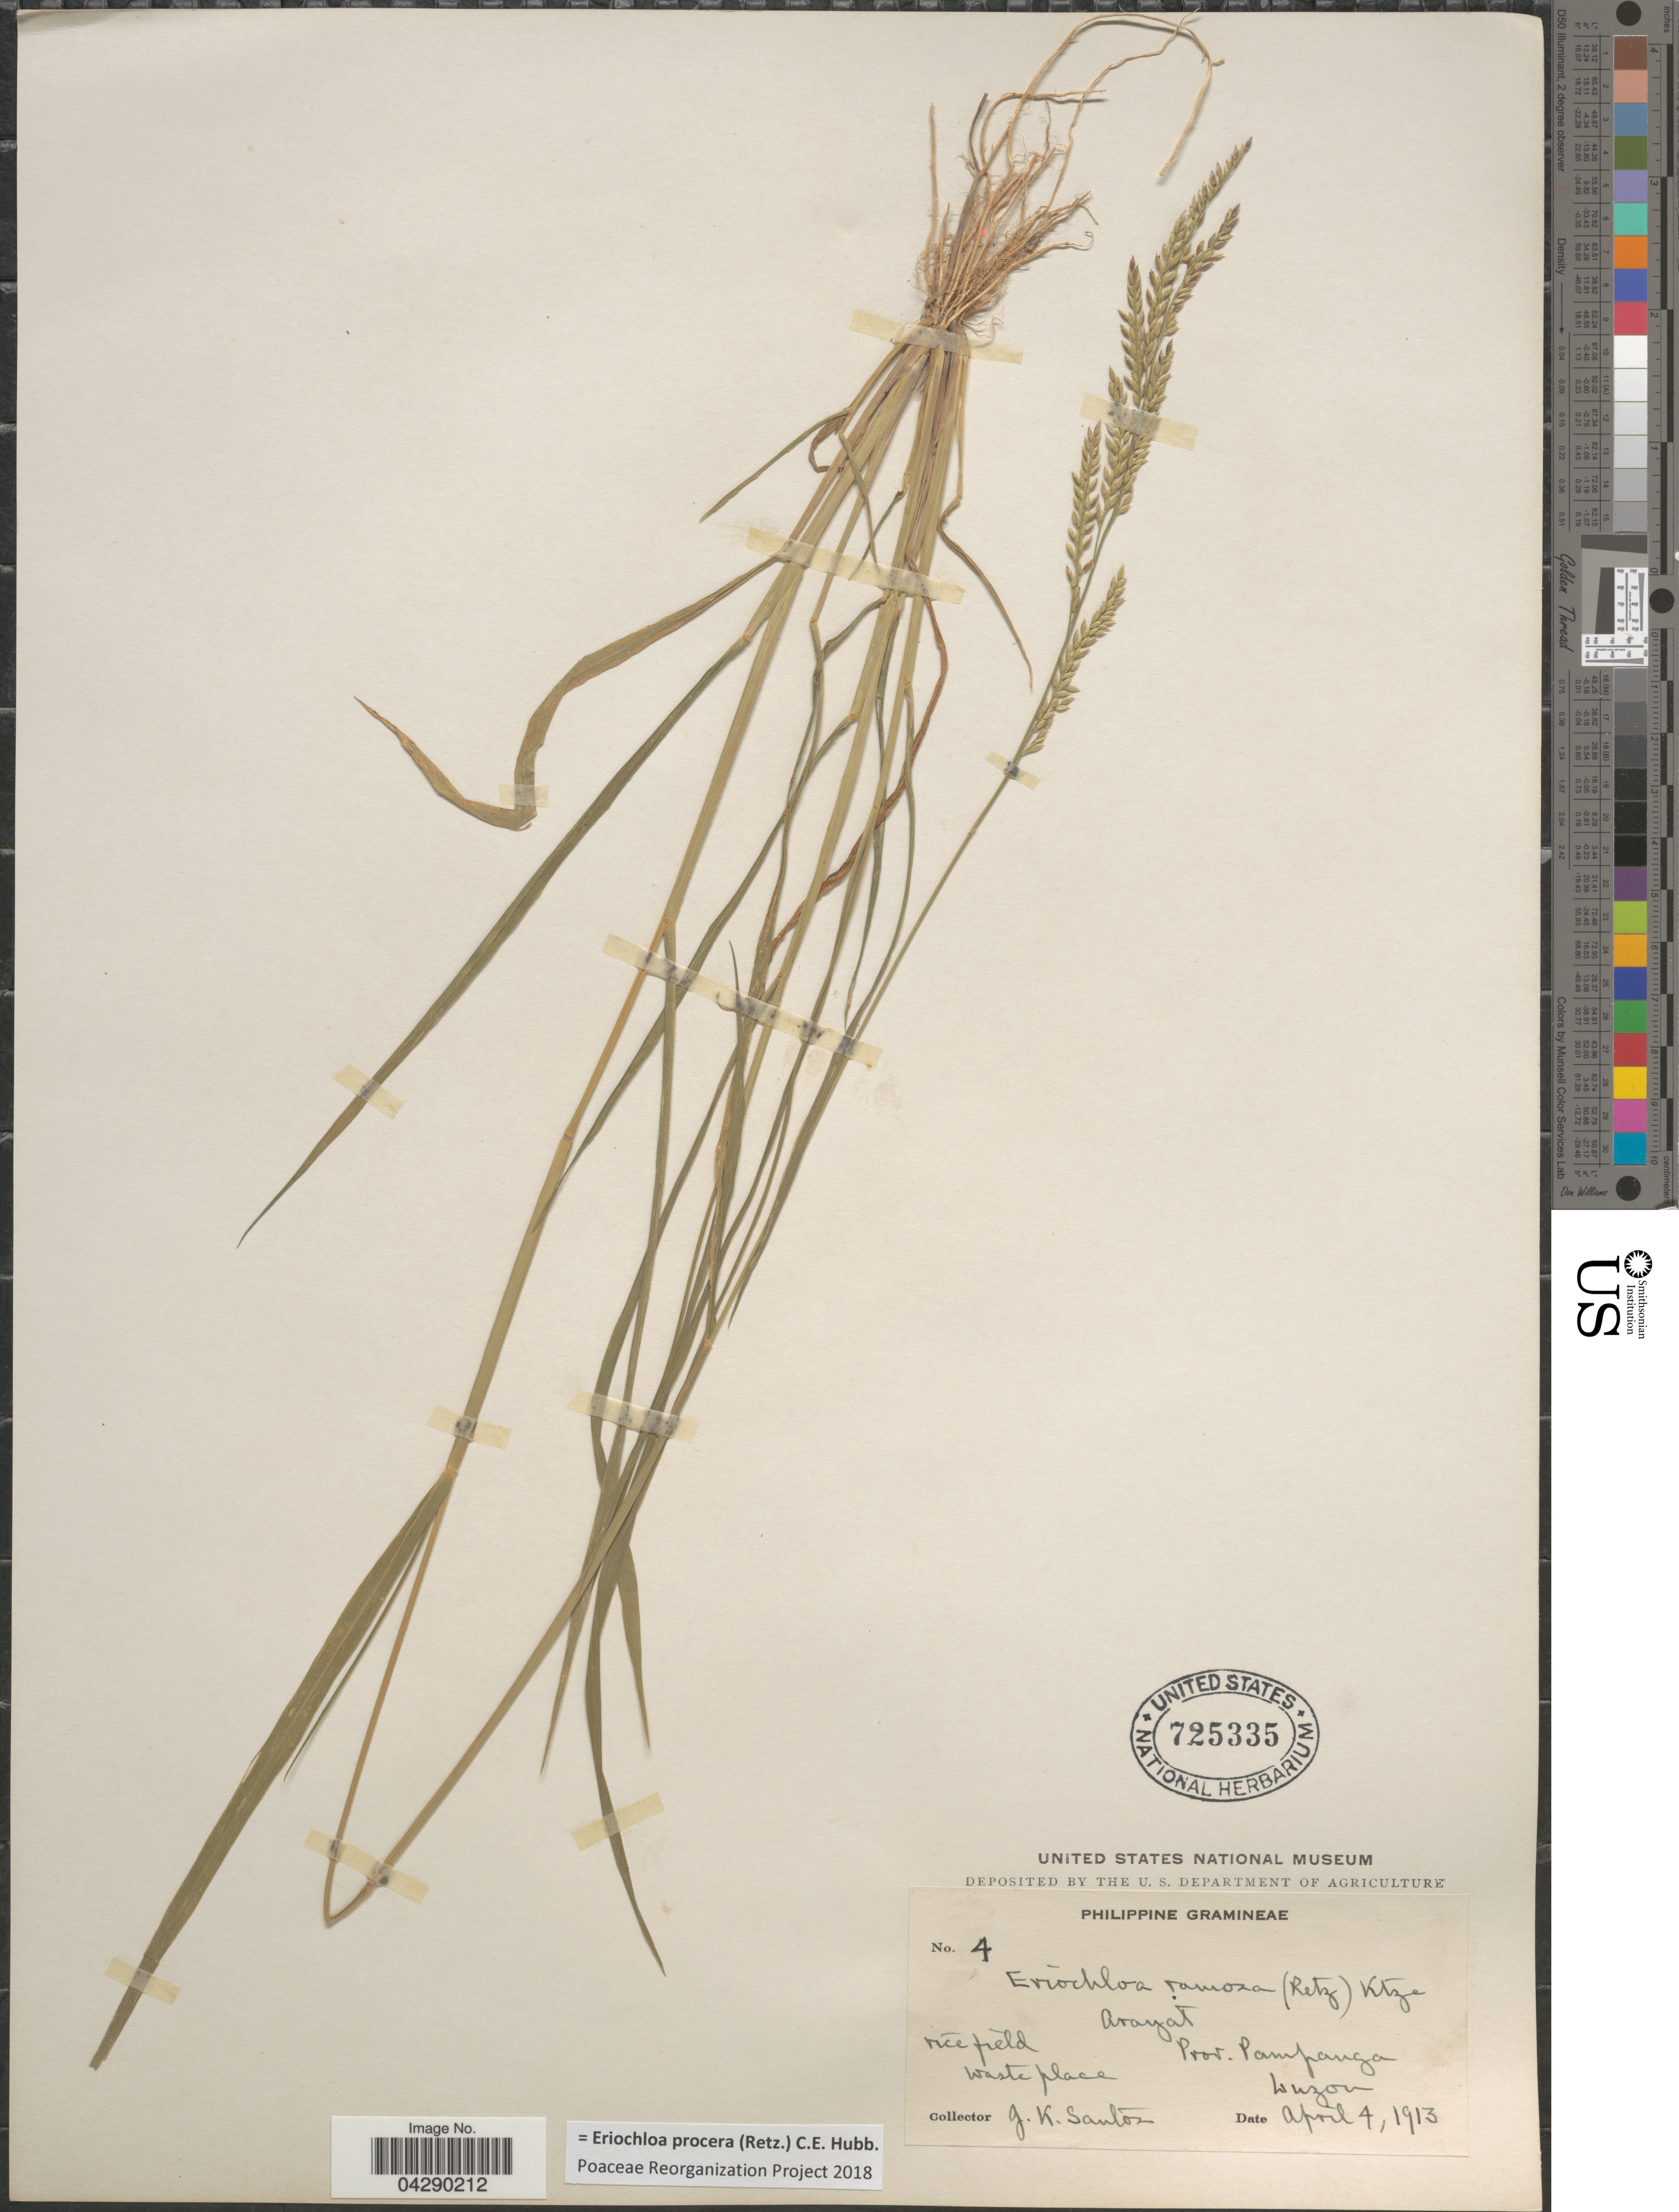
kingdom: Plantae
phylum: Tracheophyta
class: Liliopsida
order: Poales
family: Poaceae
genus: Eriochloa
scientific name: Eriochloa procera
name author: (Retz.) C.E. Hubb.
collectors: J. K. Santos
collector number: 4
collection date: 1913-04-04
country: Philippines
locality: Rice fields. Waste place. Arayat. Prov. Pampanga. Luzon.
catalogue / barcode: US 725335